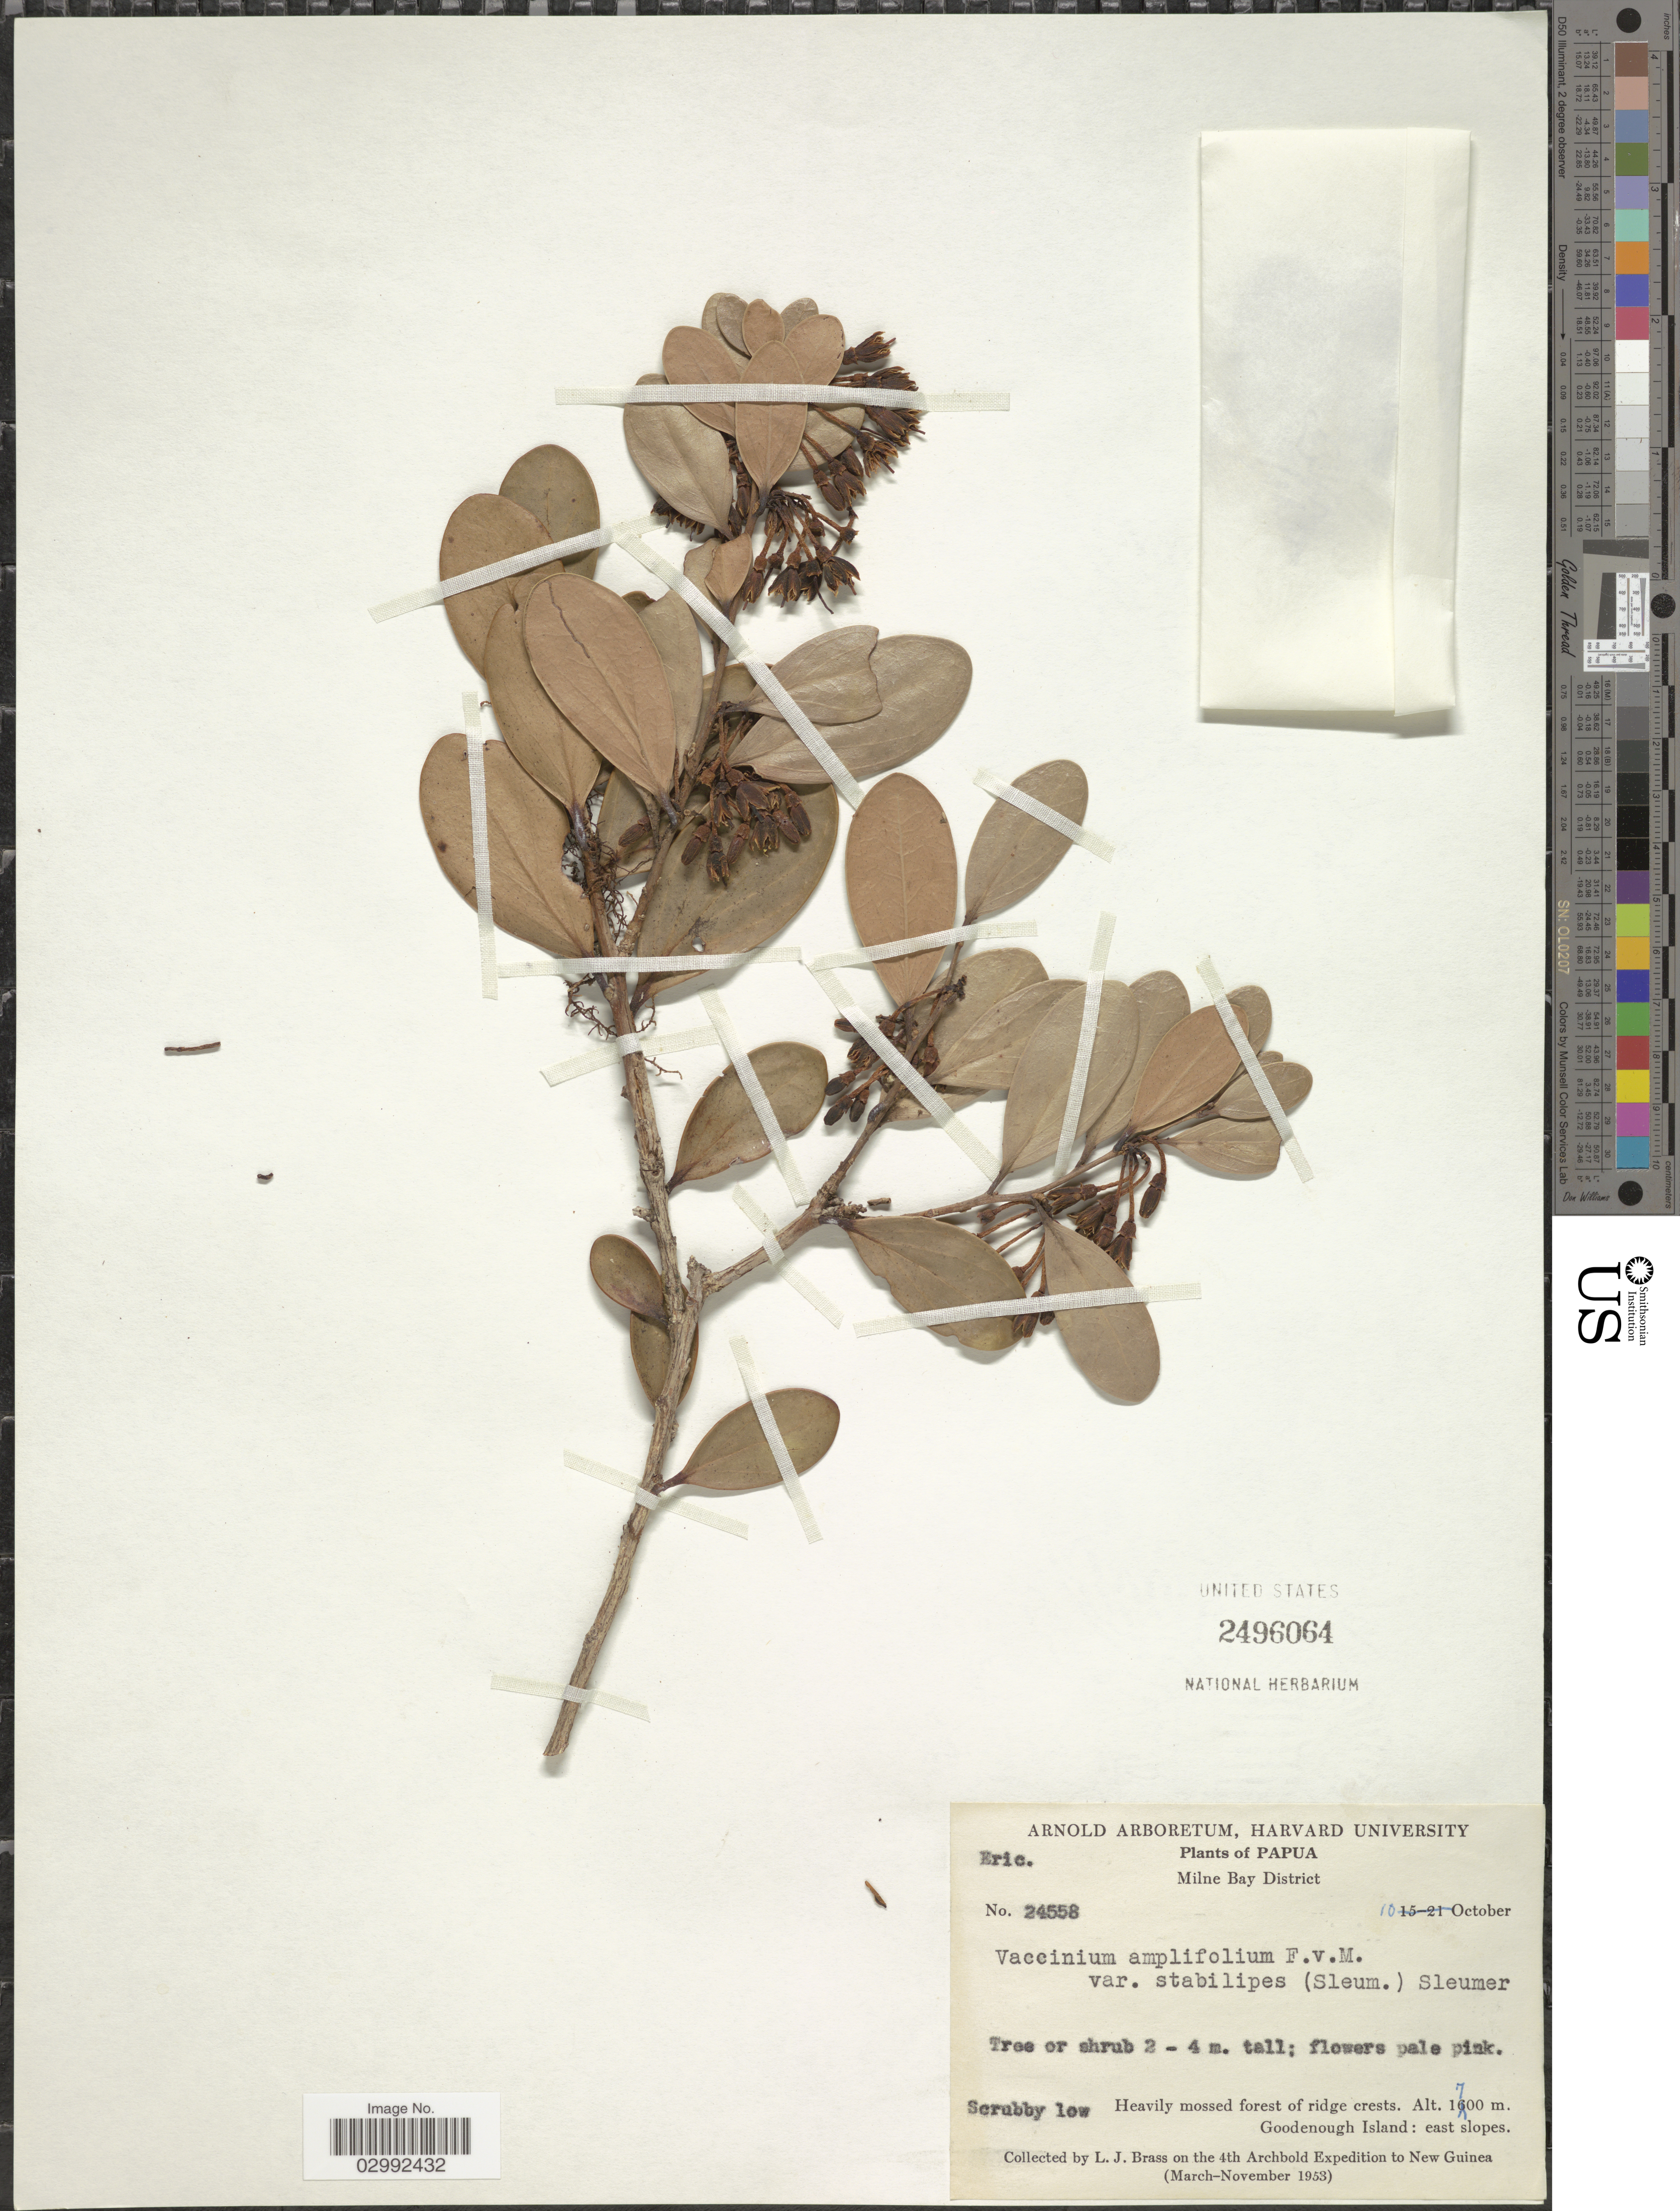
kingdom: Plantae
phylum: Tracheophyta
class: Magnoliopsida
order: Ericales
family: Ericaceae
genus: Vaccinium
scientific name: Vaccinium amplifolium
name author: F. Muell.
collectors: L. J. Brass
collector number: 24558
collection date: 1953-10-10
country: Papua New Guinea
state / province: Milne Bay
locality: Papua, Milne Bay District, Goodenough Island: east slopes.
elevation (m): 1700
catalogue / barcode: US 2496064